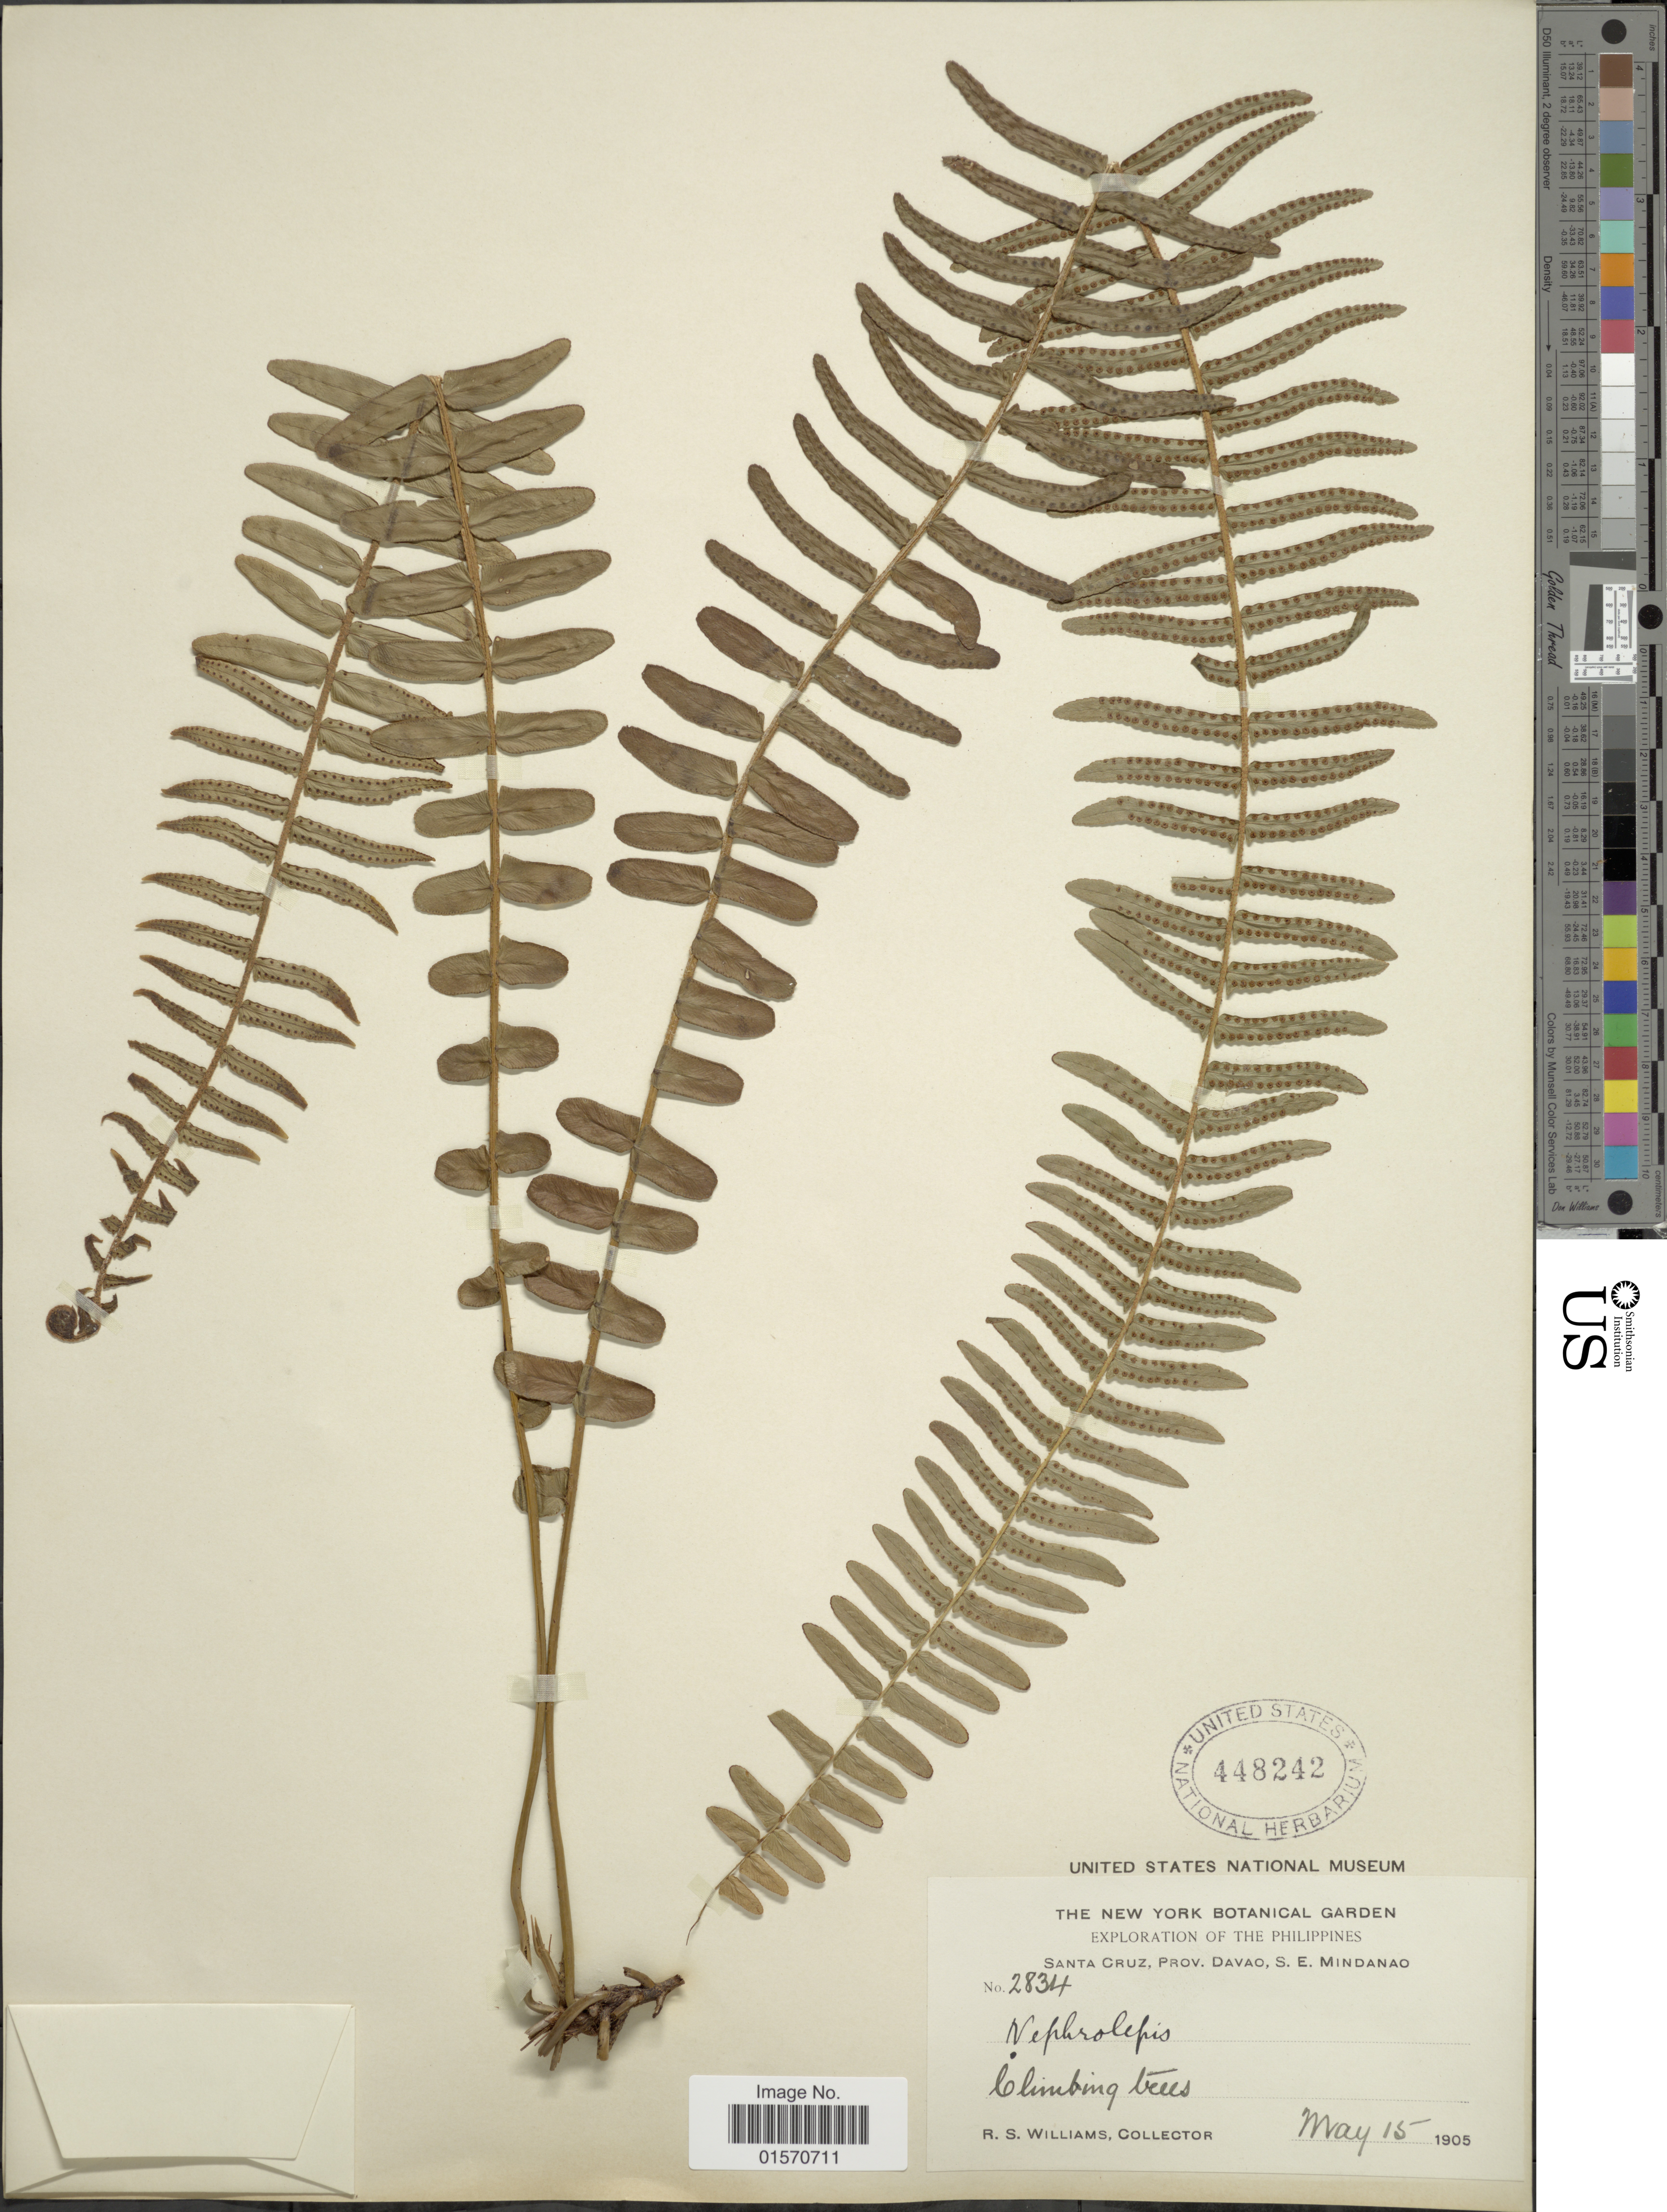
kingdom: Plantae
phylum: Tracheophyta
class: Polypodiopsida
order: Polypodiales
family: Nephrolepidaceae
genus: Nephrolepis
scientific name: Nephrolepis radicans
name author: (Burm.) Kuhn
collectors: R. S. Williams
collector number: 2834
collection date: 1905-05-15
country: Philippines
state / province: Davao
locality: Santa Cruz, Prov. Davao, S. E. Mindanao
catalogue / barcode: US 448242